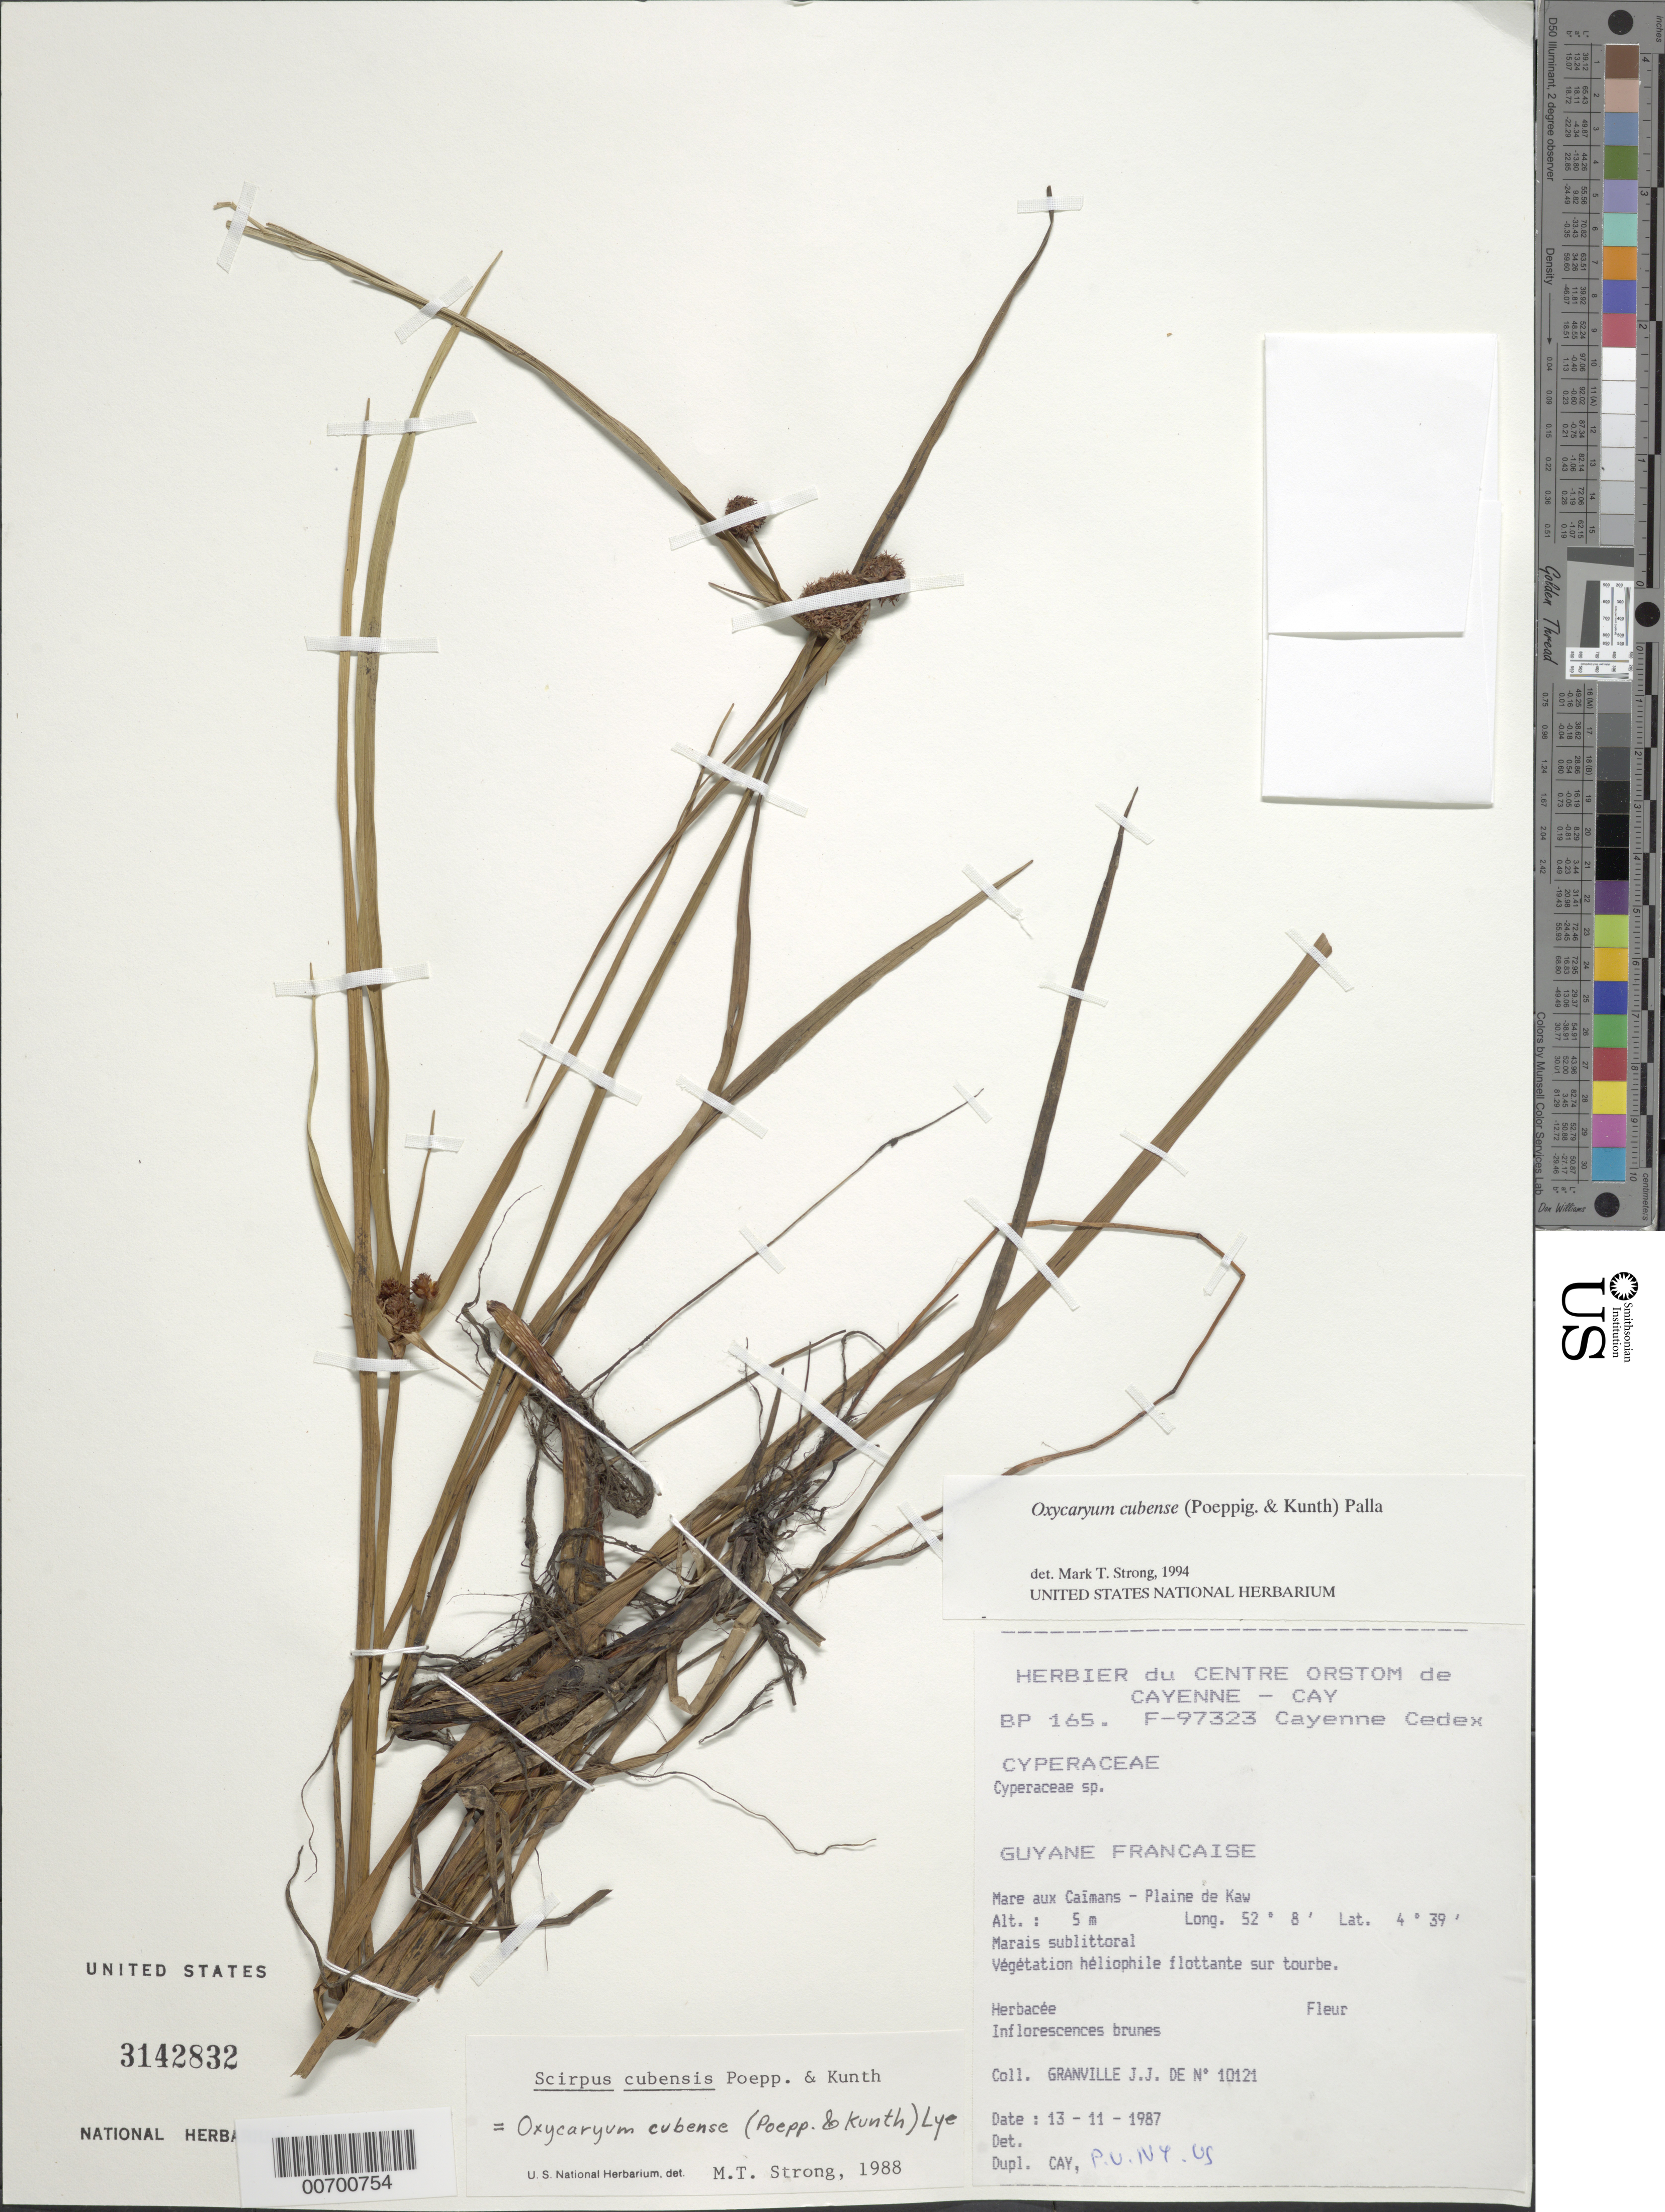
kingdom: Plantae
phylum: Tracheophyta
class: Liliopsida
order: Poales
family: Cyperaceae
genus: Cyperus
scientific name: Cyperus blepharoleptos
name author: Steud.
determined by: Strong, M. T., (US), Smithsonian Institution - National Museum of Natural History (UNITED STATES)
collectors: J.-J. de Granville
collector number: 10121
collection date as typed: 13-Nov-87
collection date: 1987-11-13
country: French Guiana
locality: Mare aux Caïmans, Plaine de Kaw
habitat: Marais sublittoral.vegetation heliophile flottante sur tourbe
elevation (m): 5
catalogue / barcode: US 3142832